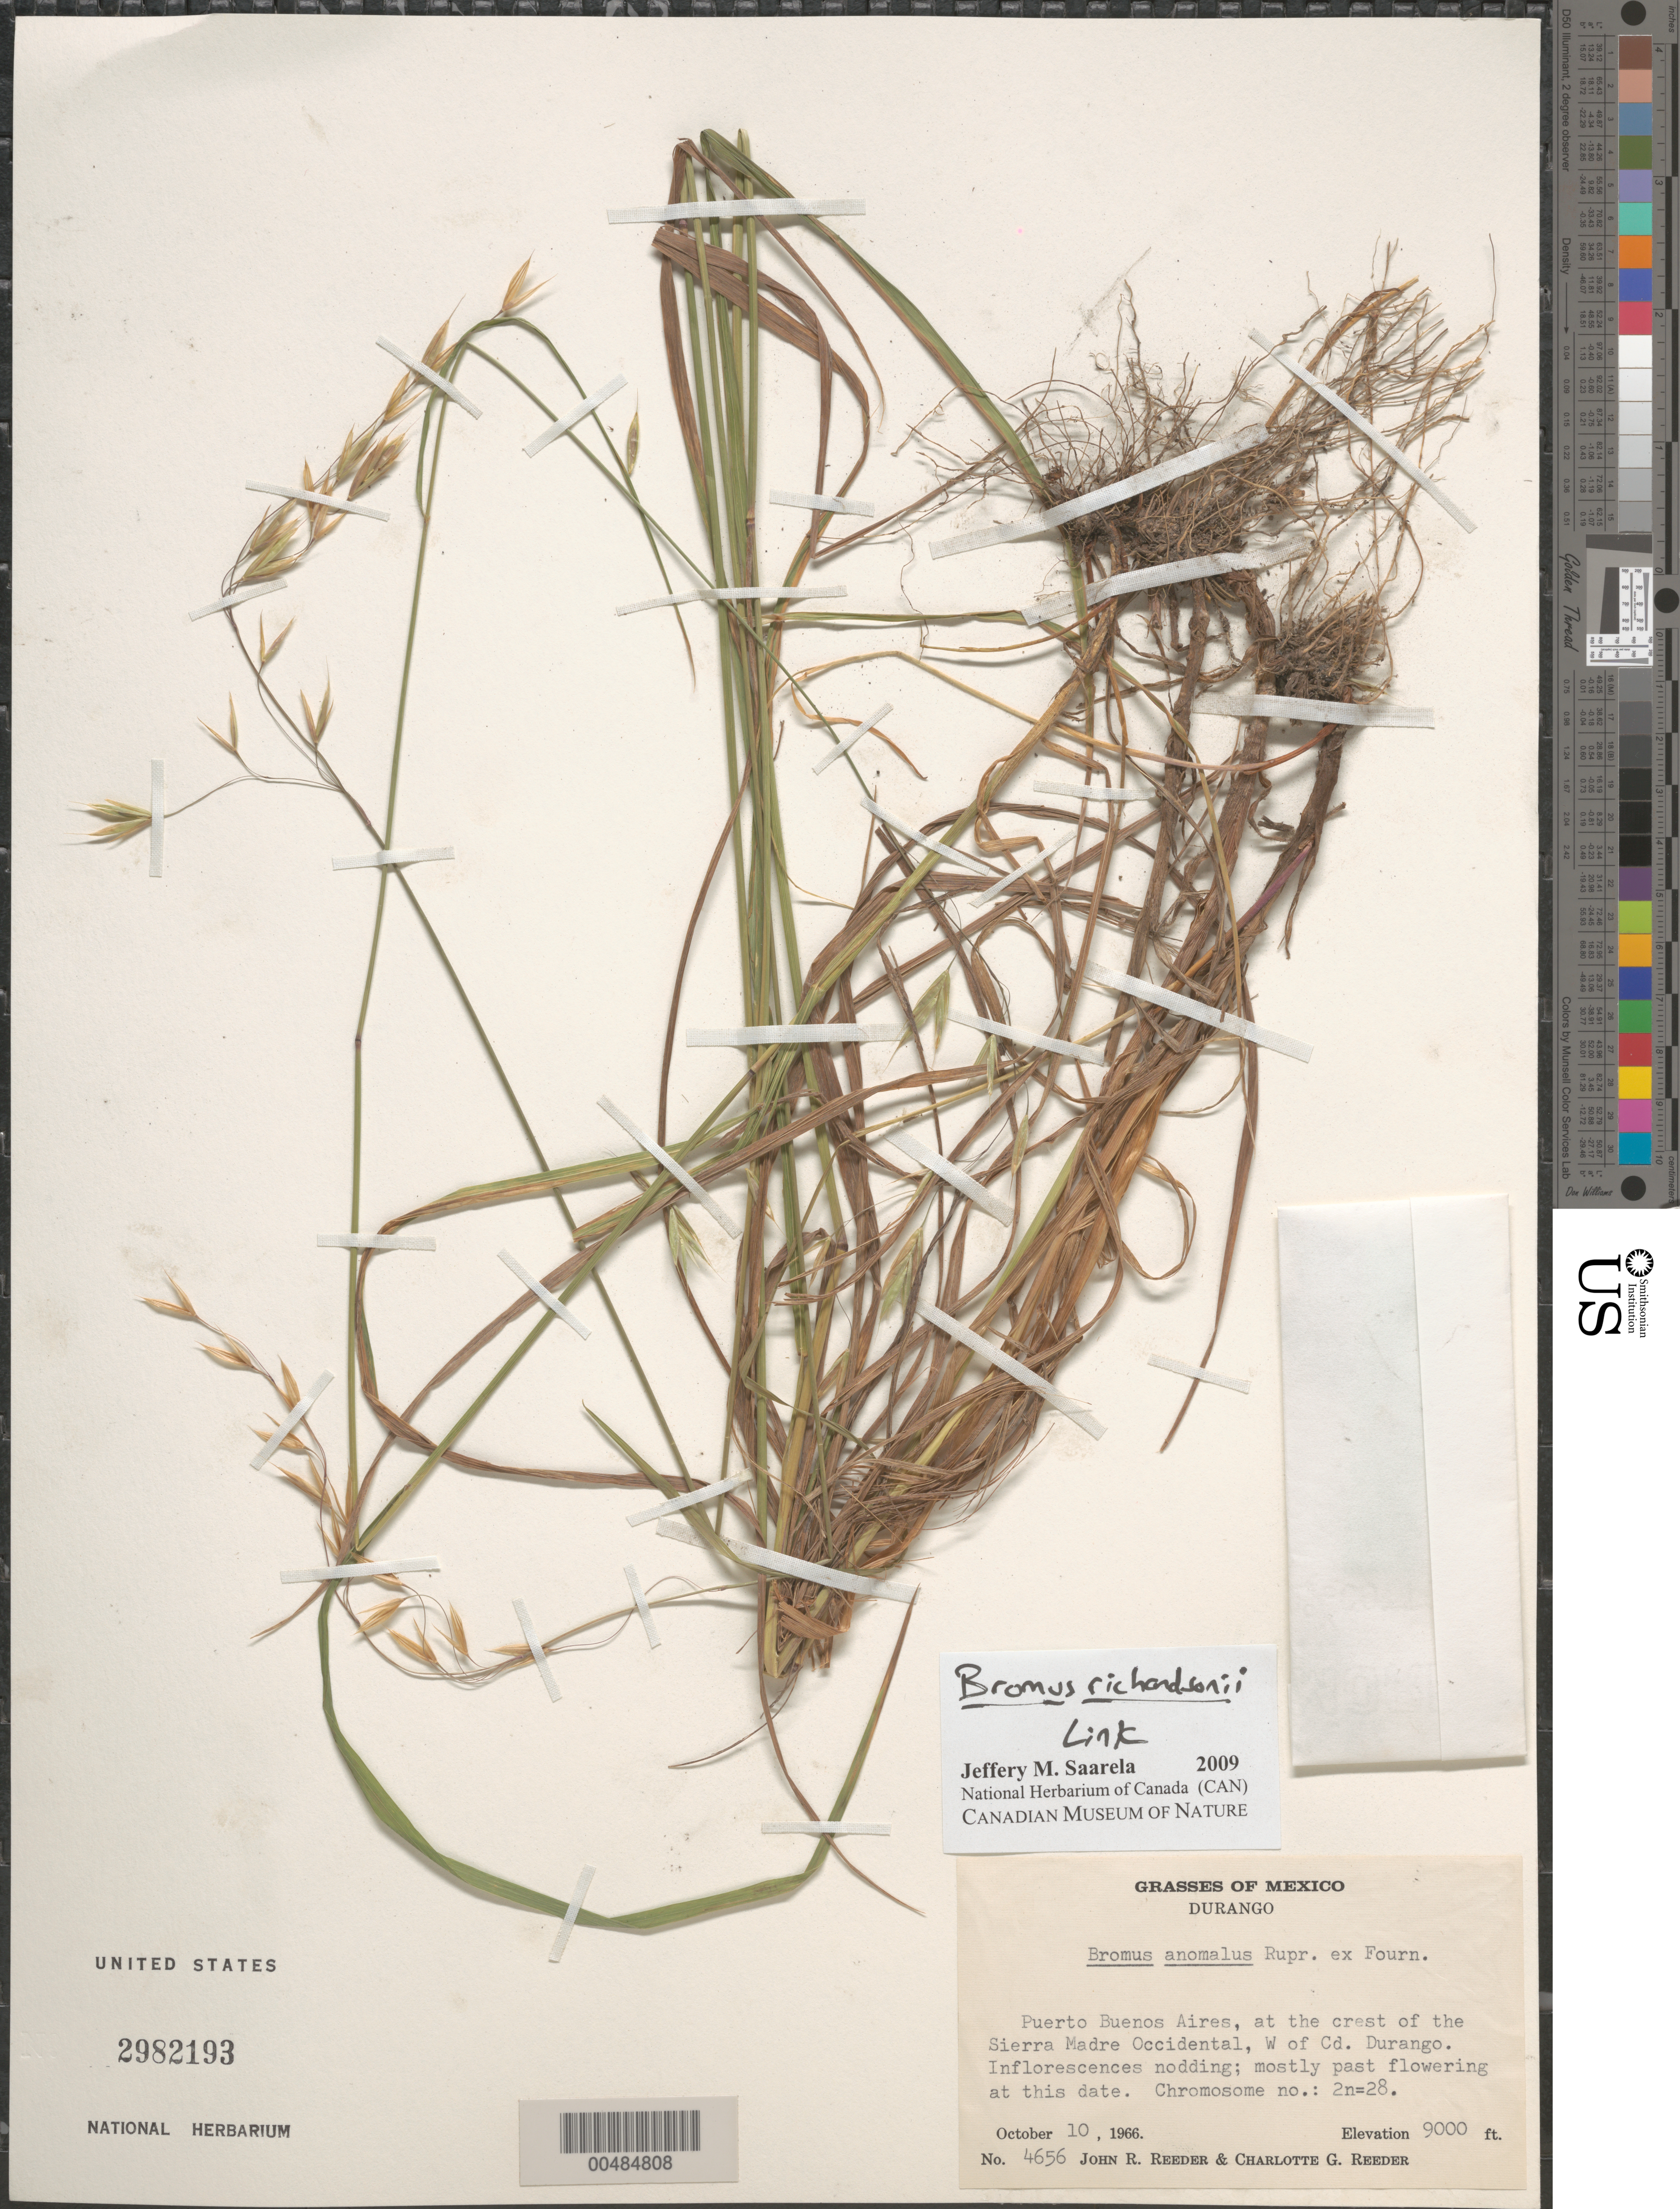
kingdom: Plantae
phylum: Tracheophyta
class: Liliopsida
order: Poales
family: Poaceae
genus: Bromus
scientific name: Bromus richardsonii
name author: Link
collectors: J. R. Reeder & C. G. Reeder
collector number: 4656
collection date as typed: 10 Oct 1966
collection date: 1966-10-10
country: Mexico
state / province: Durango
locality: Puerto Buenos Aires, at the crest of the Sierra Madre Occidental, W of Cd. Durango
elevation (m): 2743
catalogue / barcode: US 2982193